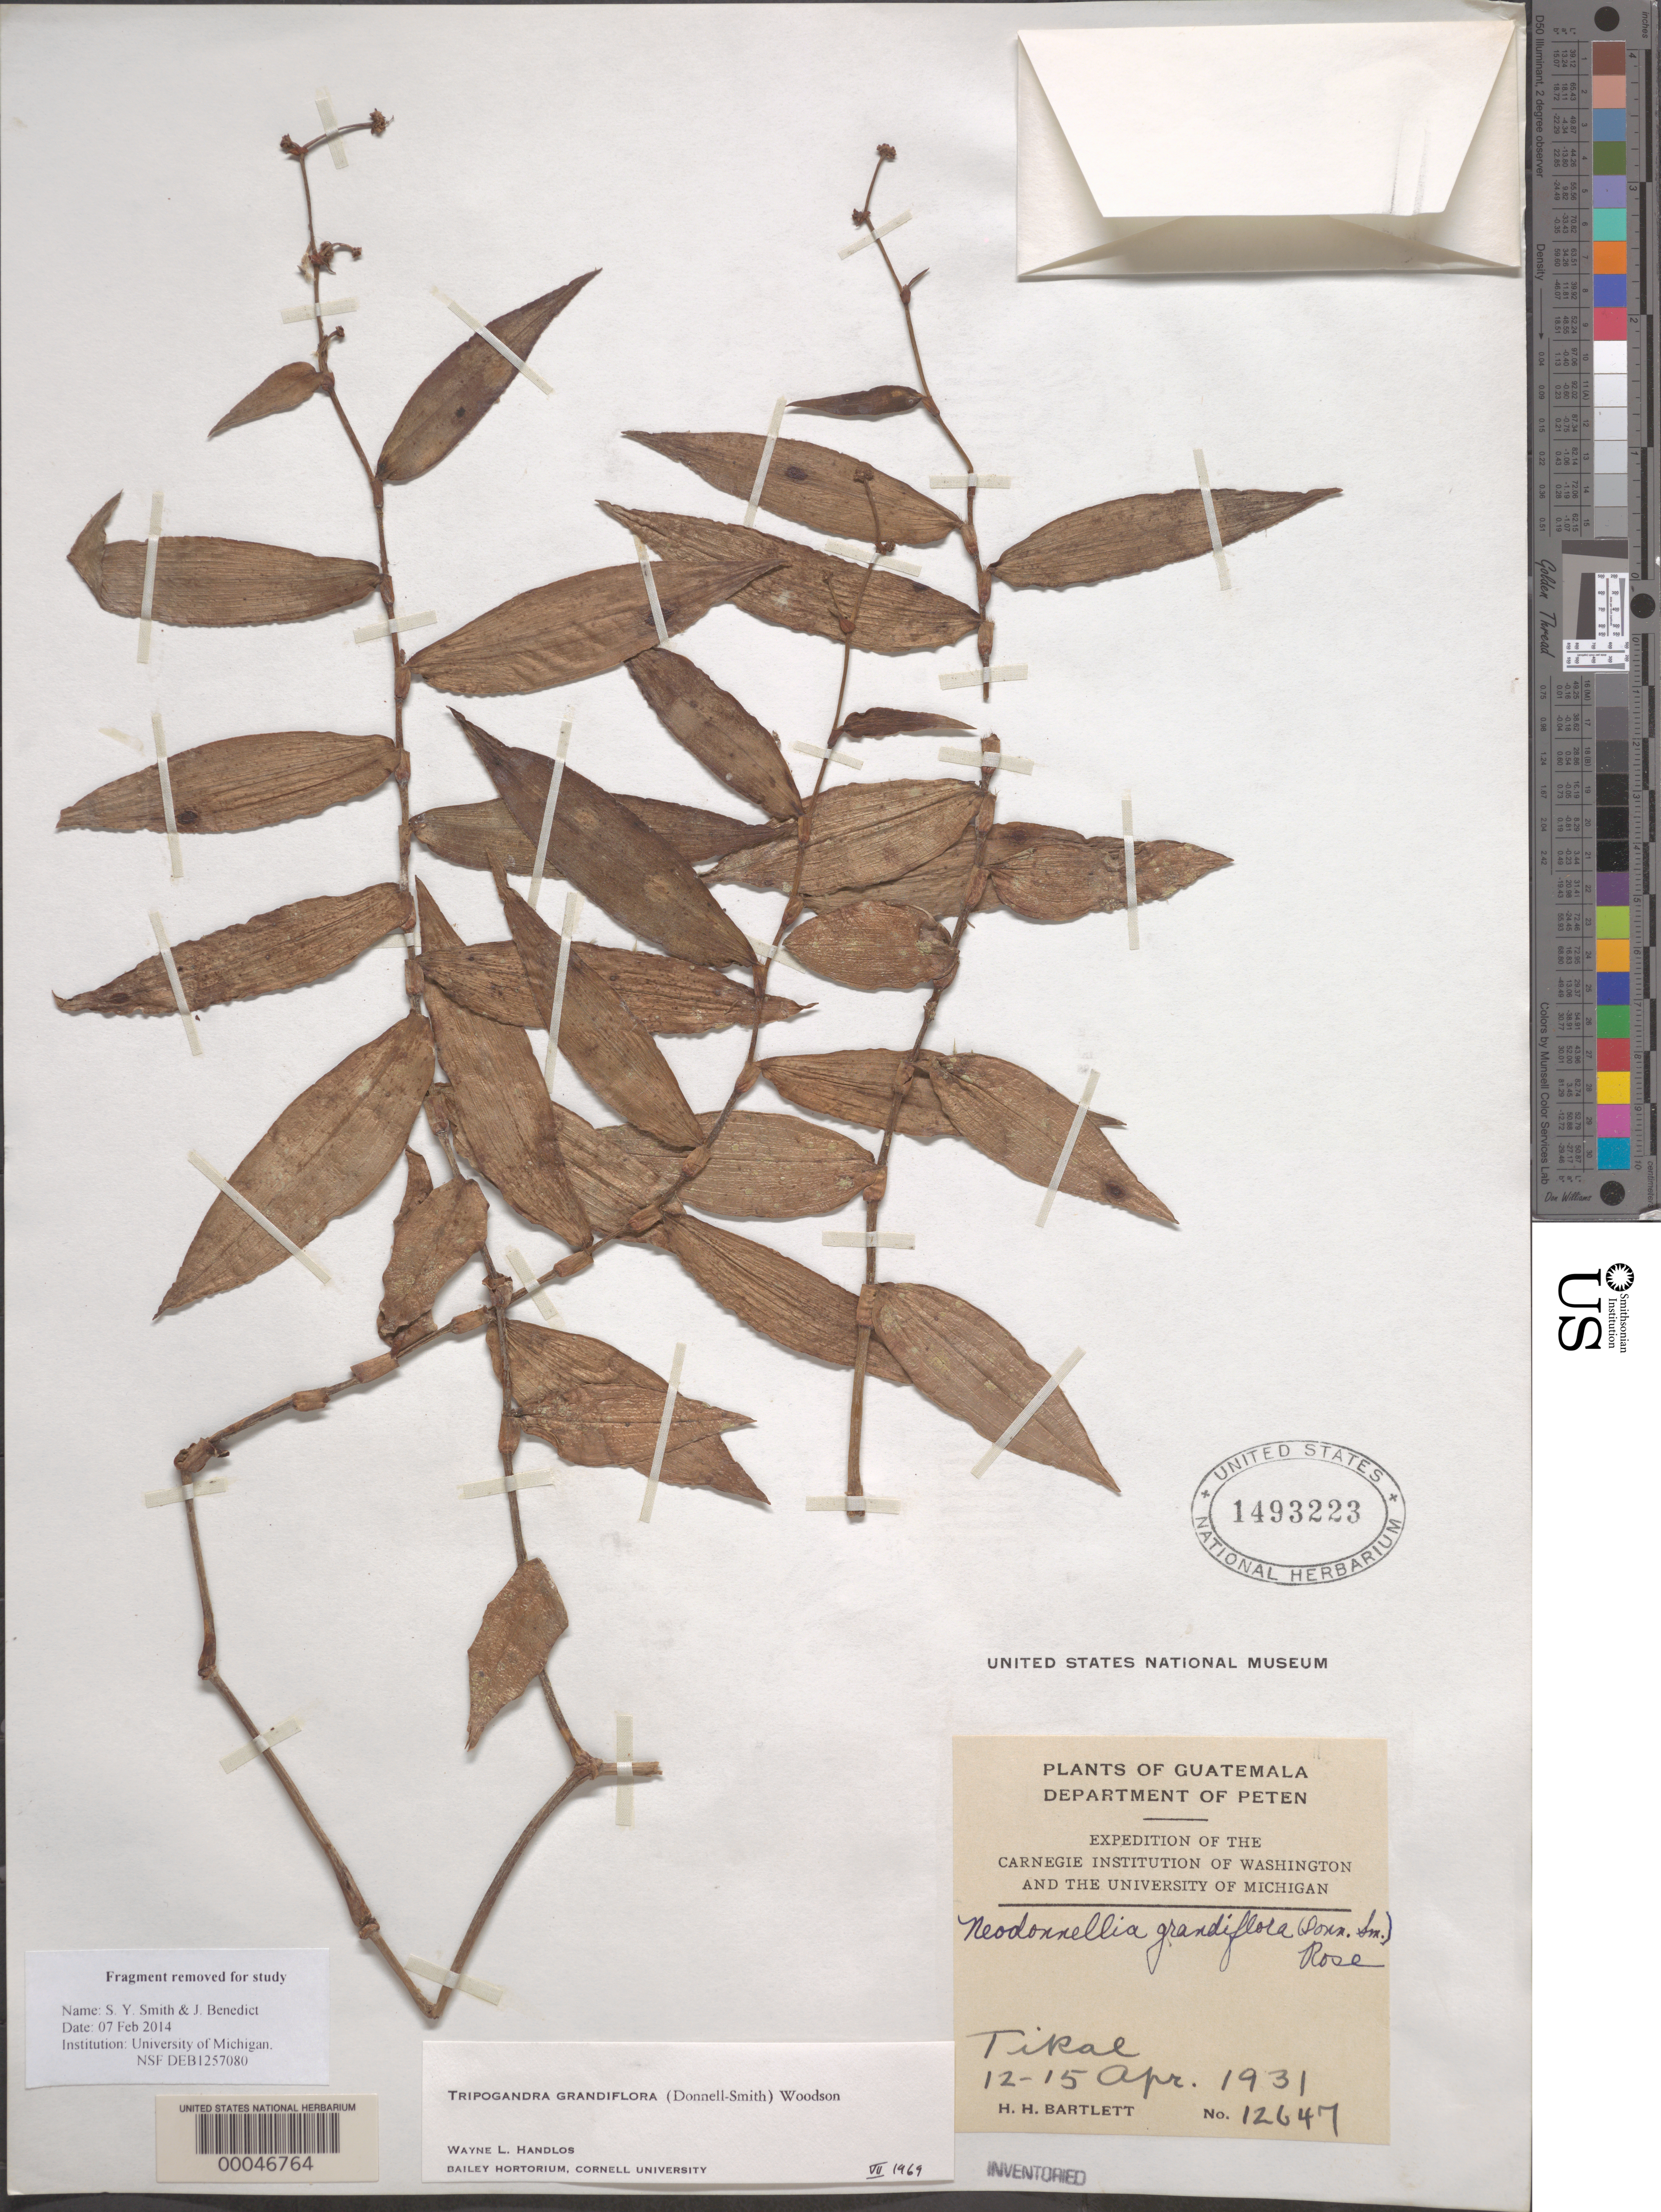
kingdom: Plantae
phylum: Tracheophyta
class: Liliopsida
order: Commelinales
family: Commelinaceae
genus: Tripogandra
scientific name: Tripogandra grandiflora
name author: (Donn. Sm.) Woodson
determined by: Handlos, W. L.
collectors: H. H. Bartlett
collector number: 12647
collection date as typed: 12 Apr 1931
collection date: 1931-04-12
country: Guatemala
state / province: El Petén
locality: Tikal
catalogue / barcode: US 1493223